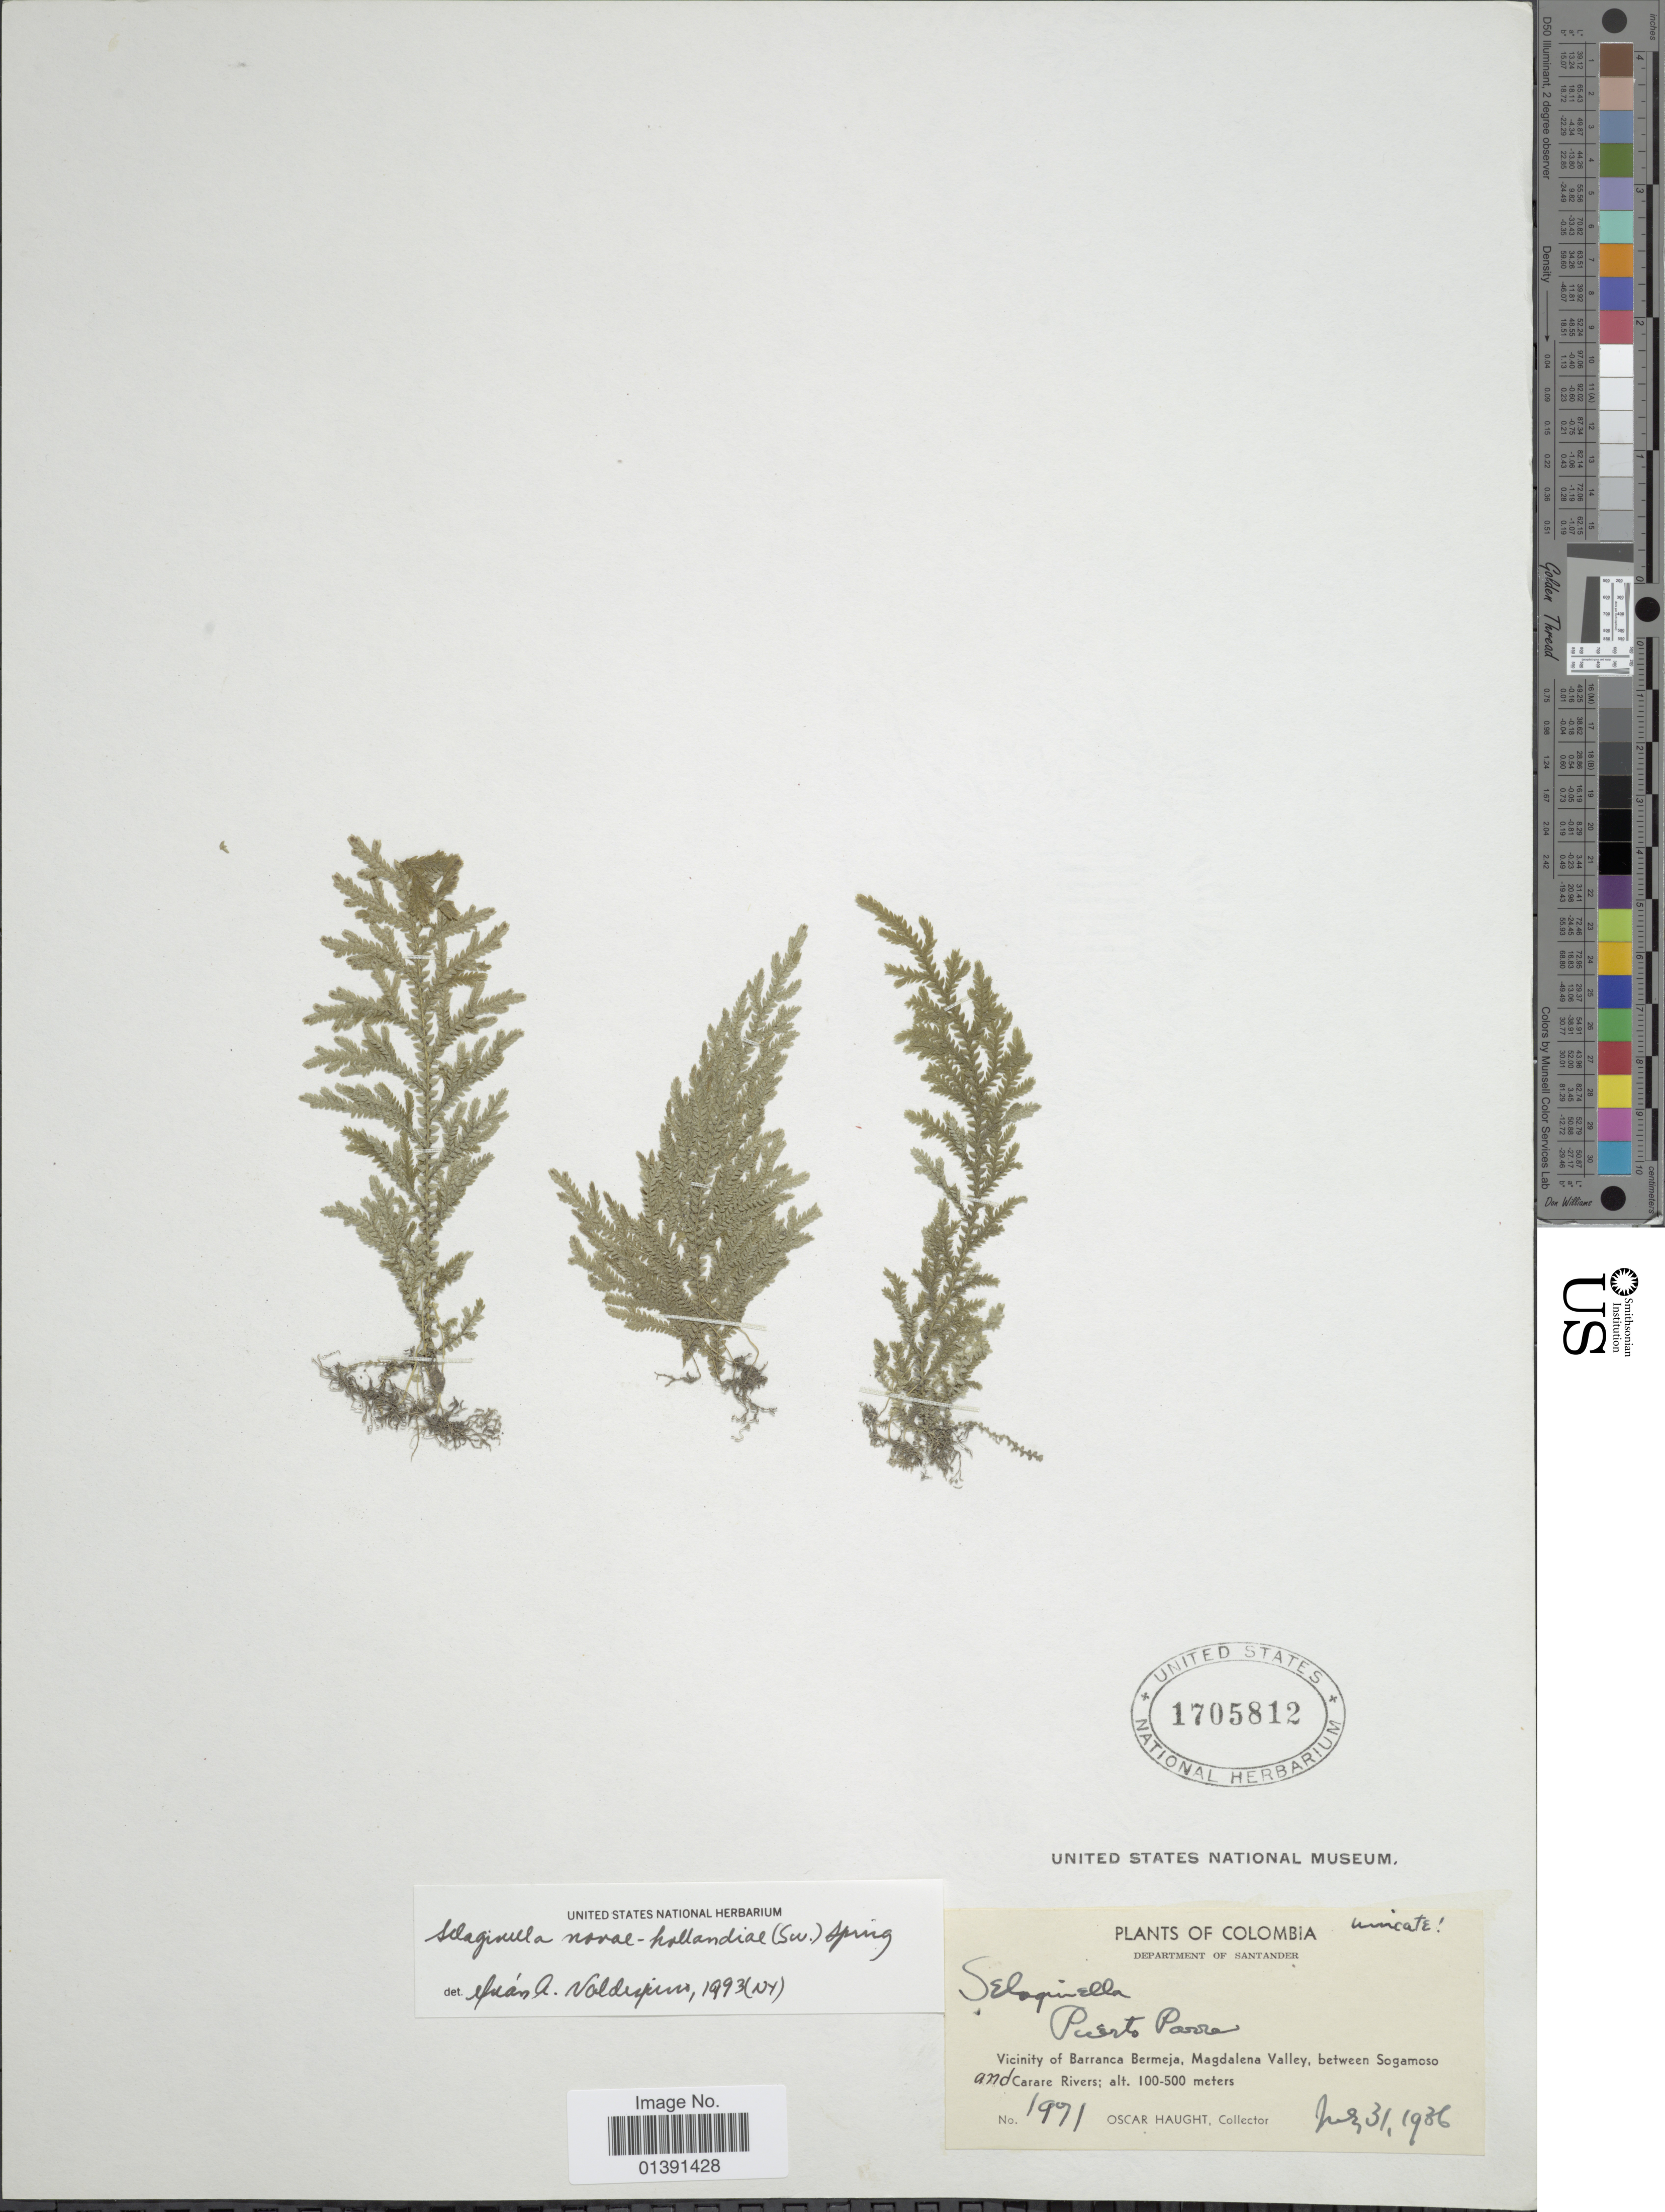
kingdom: Plantae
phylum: Tracheophyta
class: Lycopodiopsida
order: Selaginellales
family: Selaginellaceae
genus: Selaginella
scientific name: Selaginella novae-hollandiae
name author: (Sw.) Spring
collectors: O. L. Haught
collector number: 1971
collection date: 1936-07-31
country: Colombia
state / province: Santander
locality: Puerto Parra, Vicinity of Barranca Bermeja, Magdalena Valley, between Sogamoso and Carare Rivers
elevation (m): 100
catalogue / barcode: US 1705812